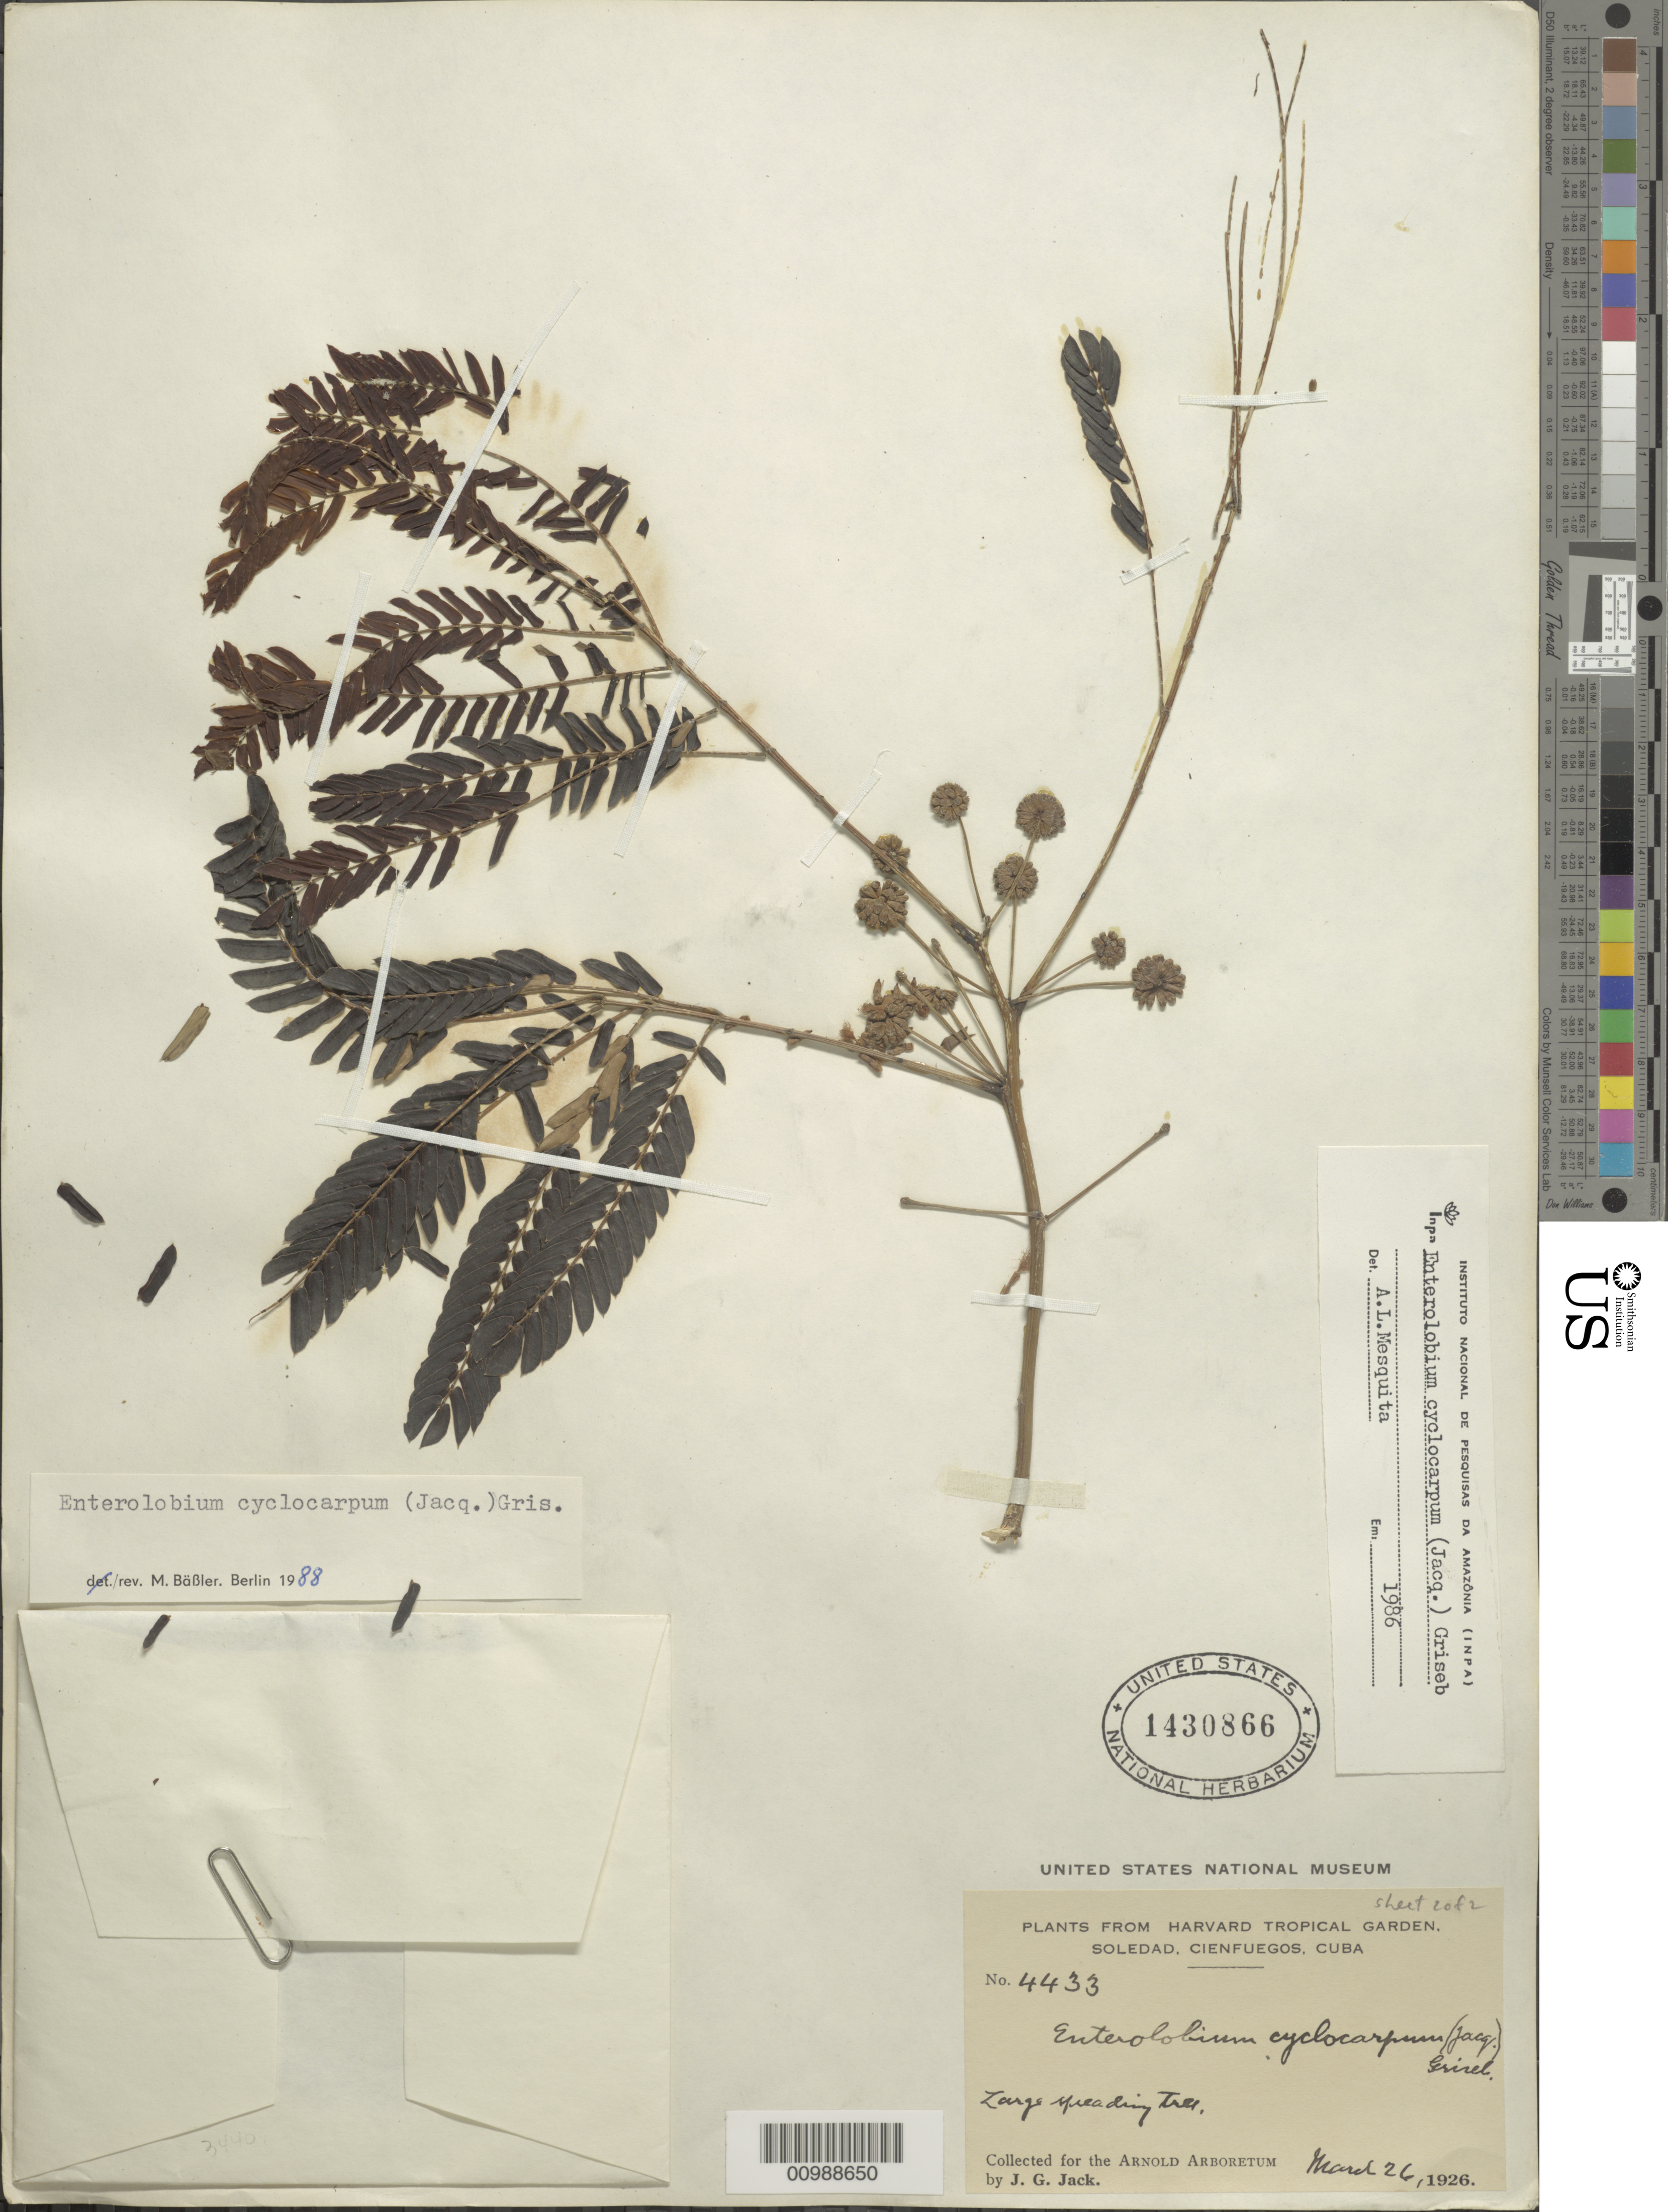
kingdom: Plantae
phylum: Tracheophyta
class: Magnoliopsida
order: Fabales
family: Fabaceae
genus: Enterolobium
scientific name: Enterolobium cyclocarpum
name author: (Jacq.) Griseb.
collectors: J. G. Jack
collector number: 4433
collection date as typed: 26 Mar 1926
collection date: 1926-03-26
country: Cuba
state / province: Cienfuegos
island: Cuba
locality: Soledad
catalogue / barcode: US 1430866